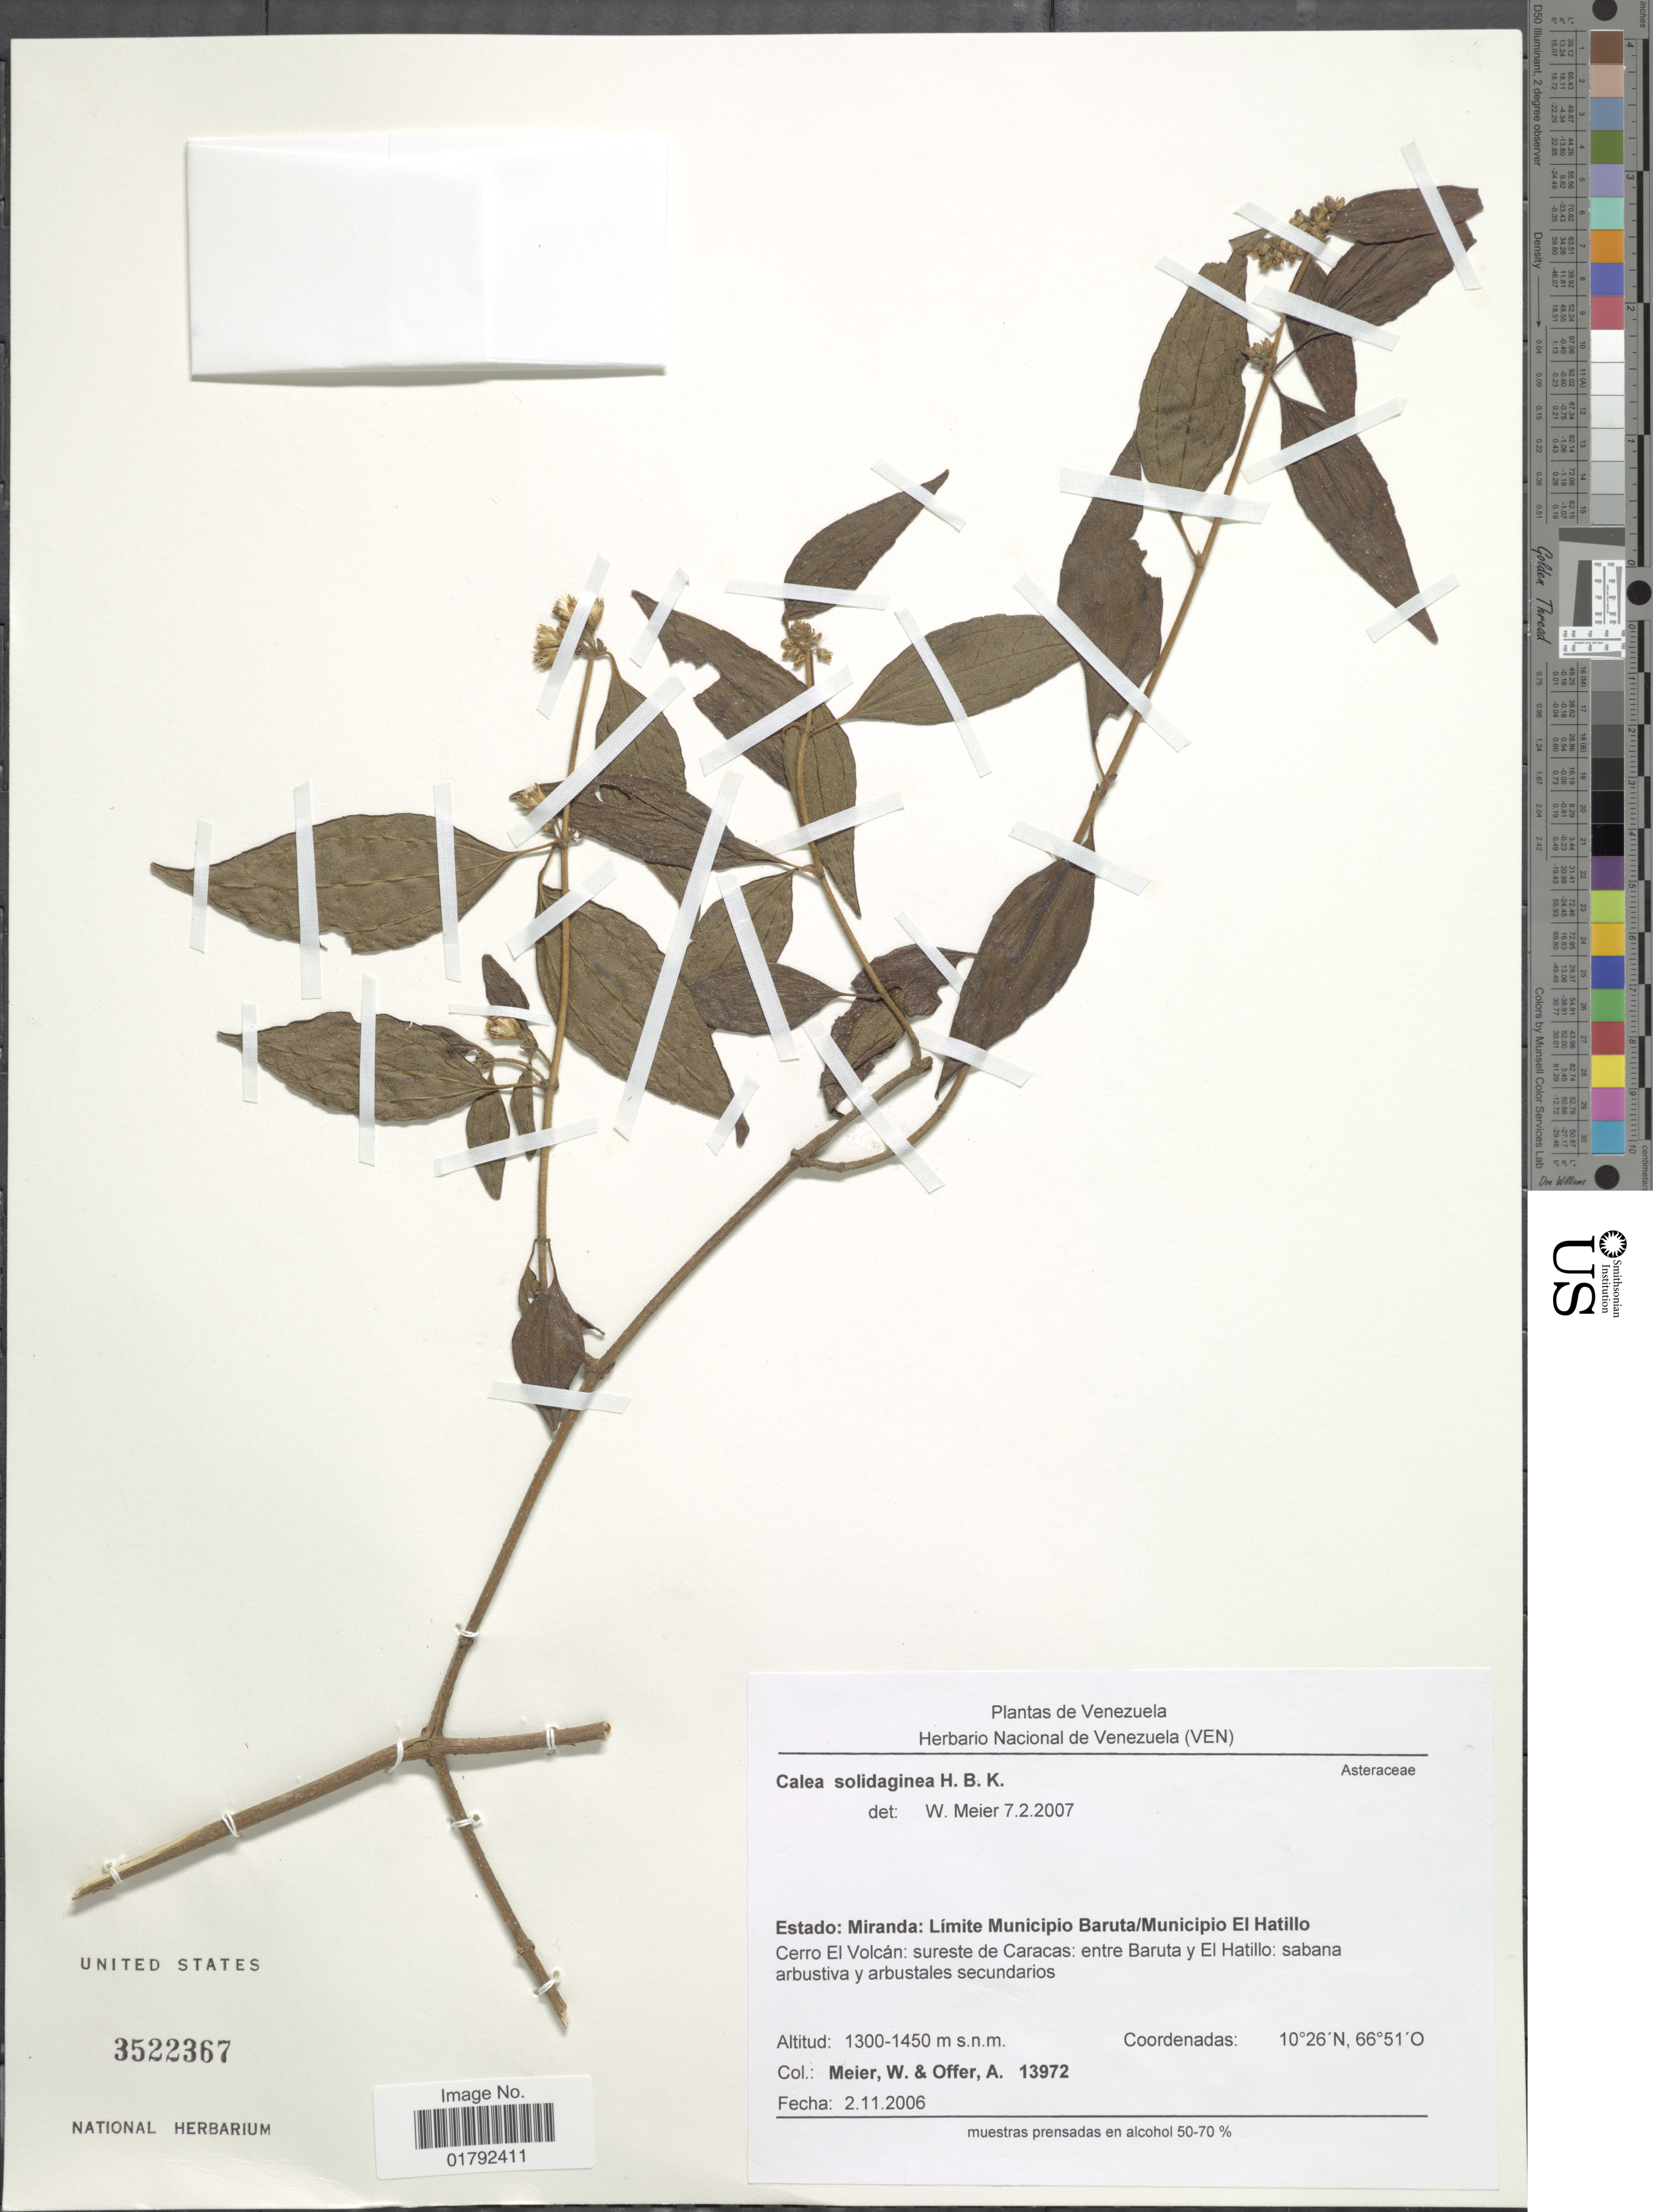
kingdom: Plantae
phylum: Tracheophyta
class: Magnoliopsida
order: Asterales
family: Asteraceae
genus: Calea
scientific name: Calea solidaginea subsp. deltophylla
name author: (R.S. Cowan) Pruski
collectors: W. Meier & A. Offer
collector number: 13972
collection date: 2006-11-02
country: Venezuela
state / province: Miranda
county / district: Baruta / El Hatillo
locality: Cerro El Volcan: sureste de Caracas: entre Baruta y El Hatillo.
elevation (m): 1300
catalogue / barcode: US 3522367